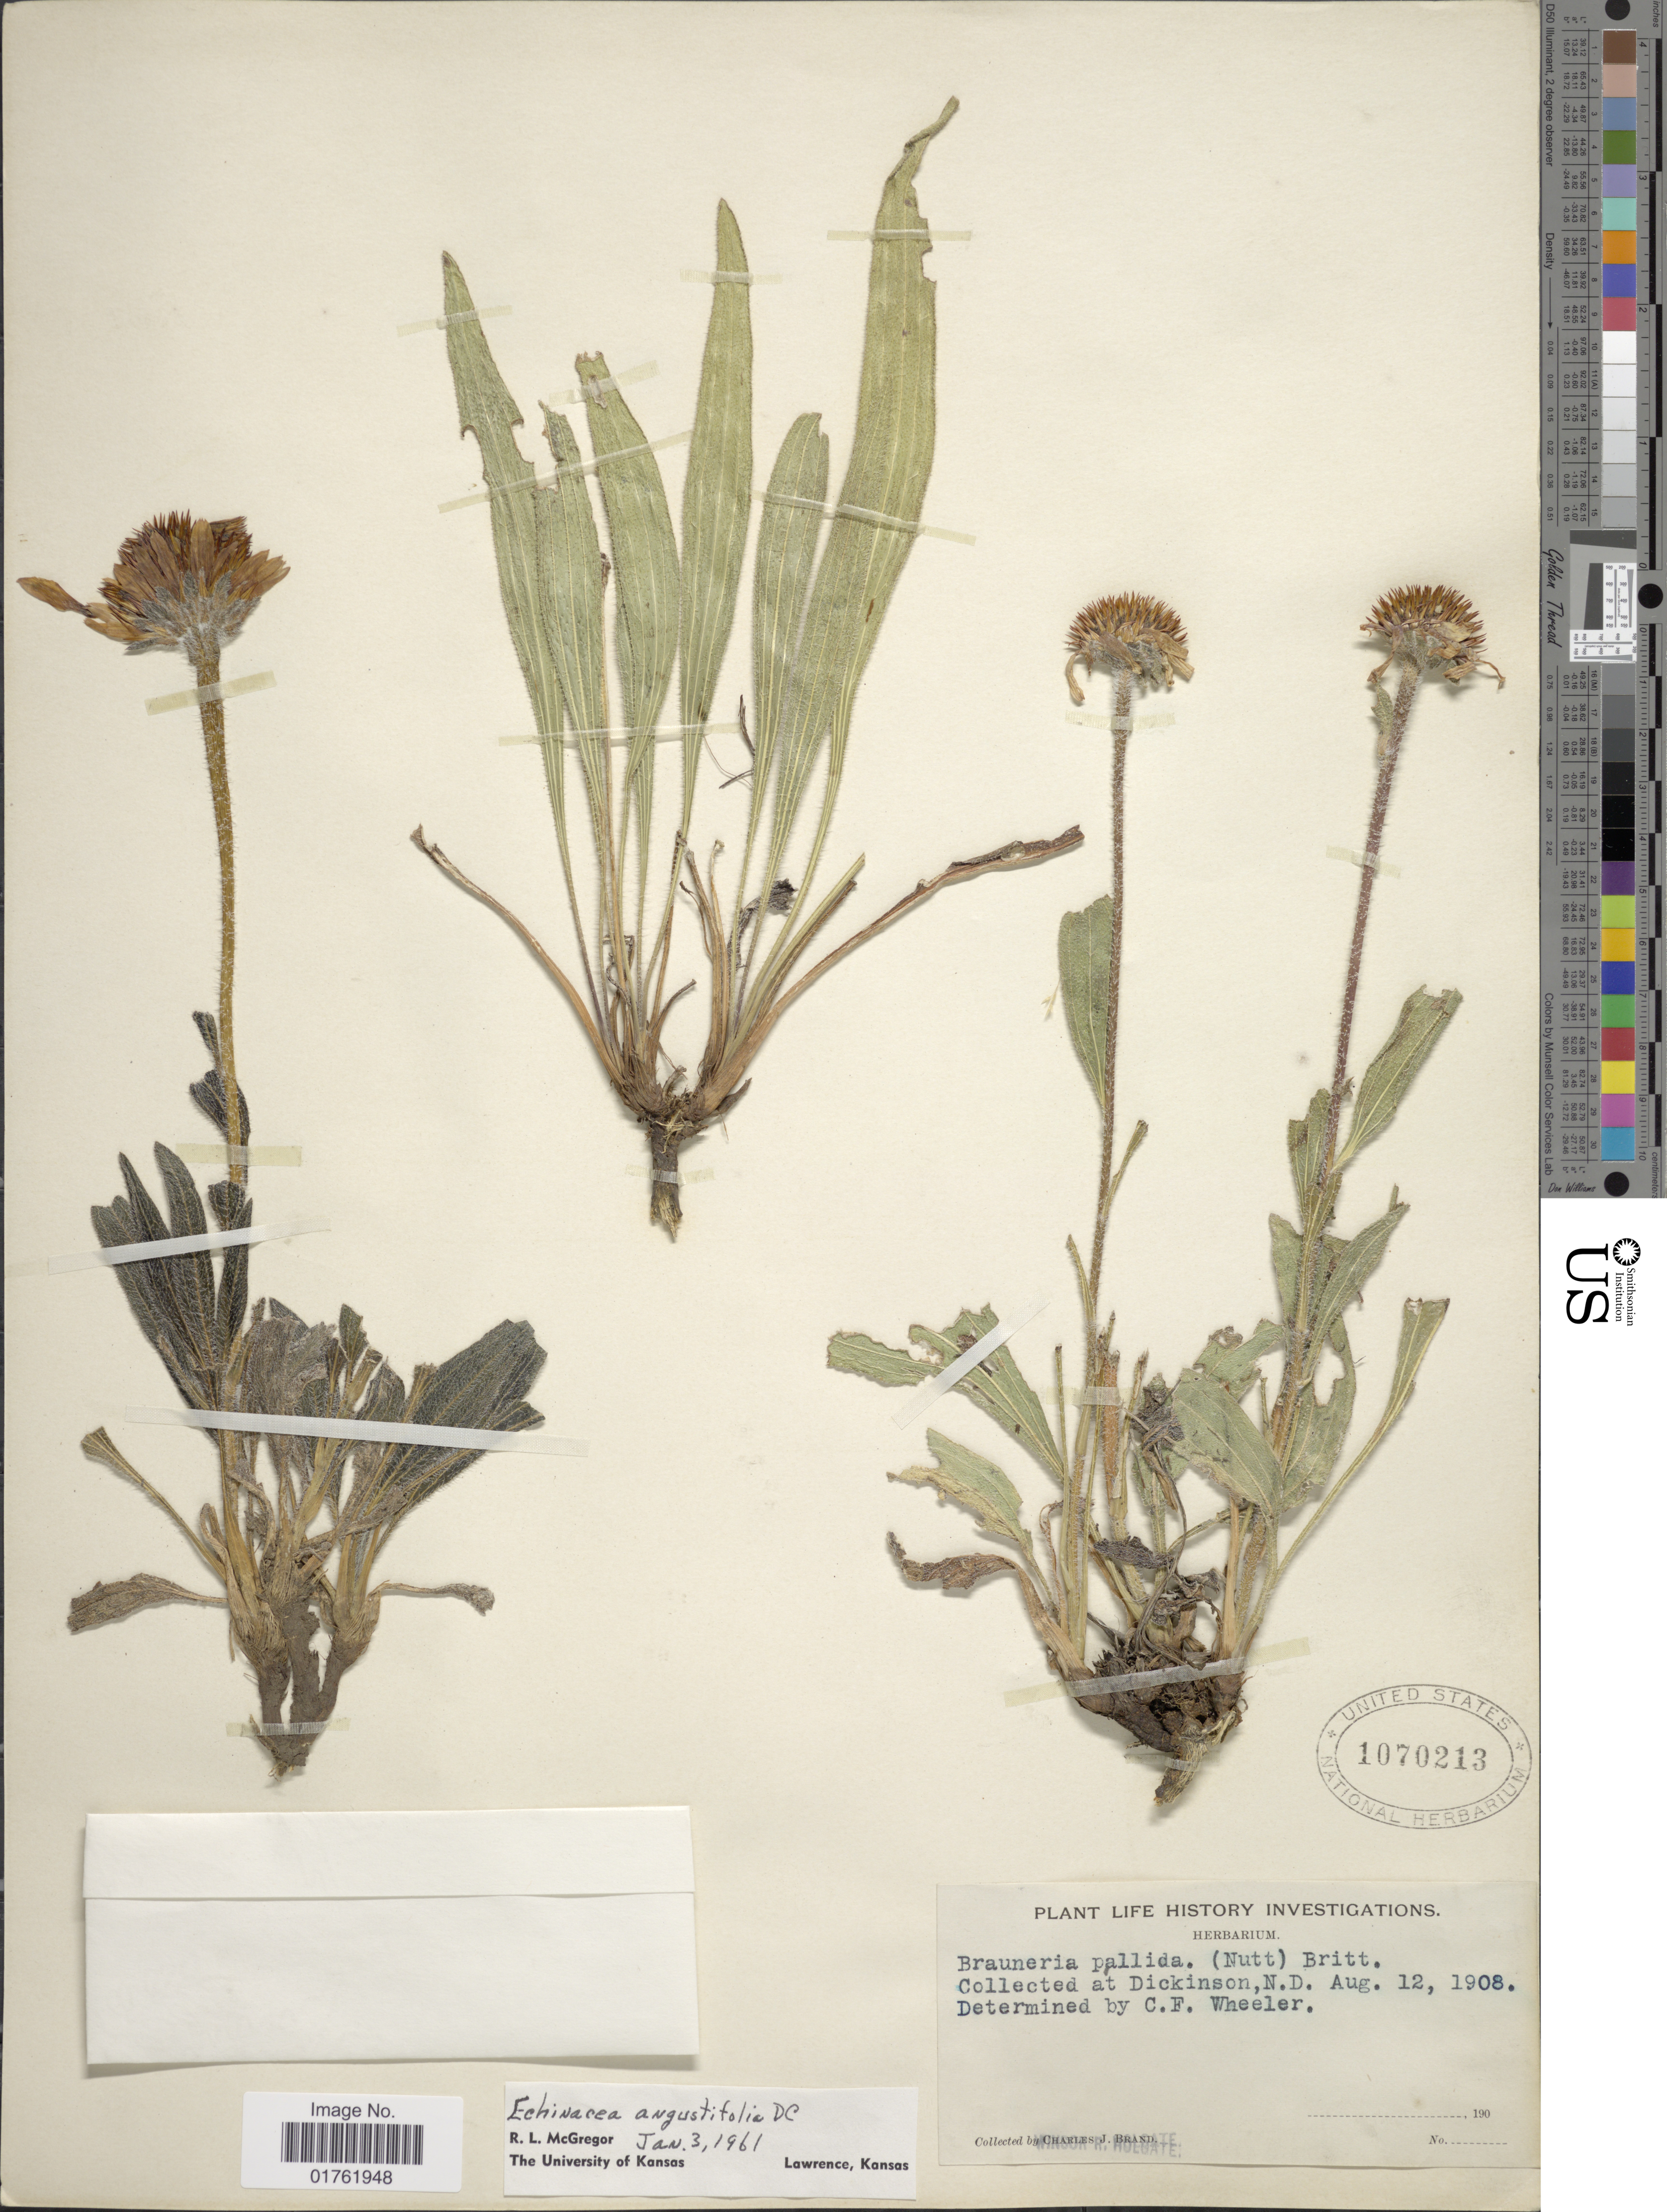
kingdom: Plantae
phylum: Tracheophyta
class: Magnoliopsida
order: Asterales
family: Asteraceae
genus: Echinacea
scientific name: Echinacea angustifolia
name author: DC.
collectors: C. J. Brand & W. Holgate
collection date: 1908-08-12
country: United States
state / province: North Dakota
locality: Dickinson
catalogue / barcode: US 1070213